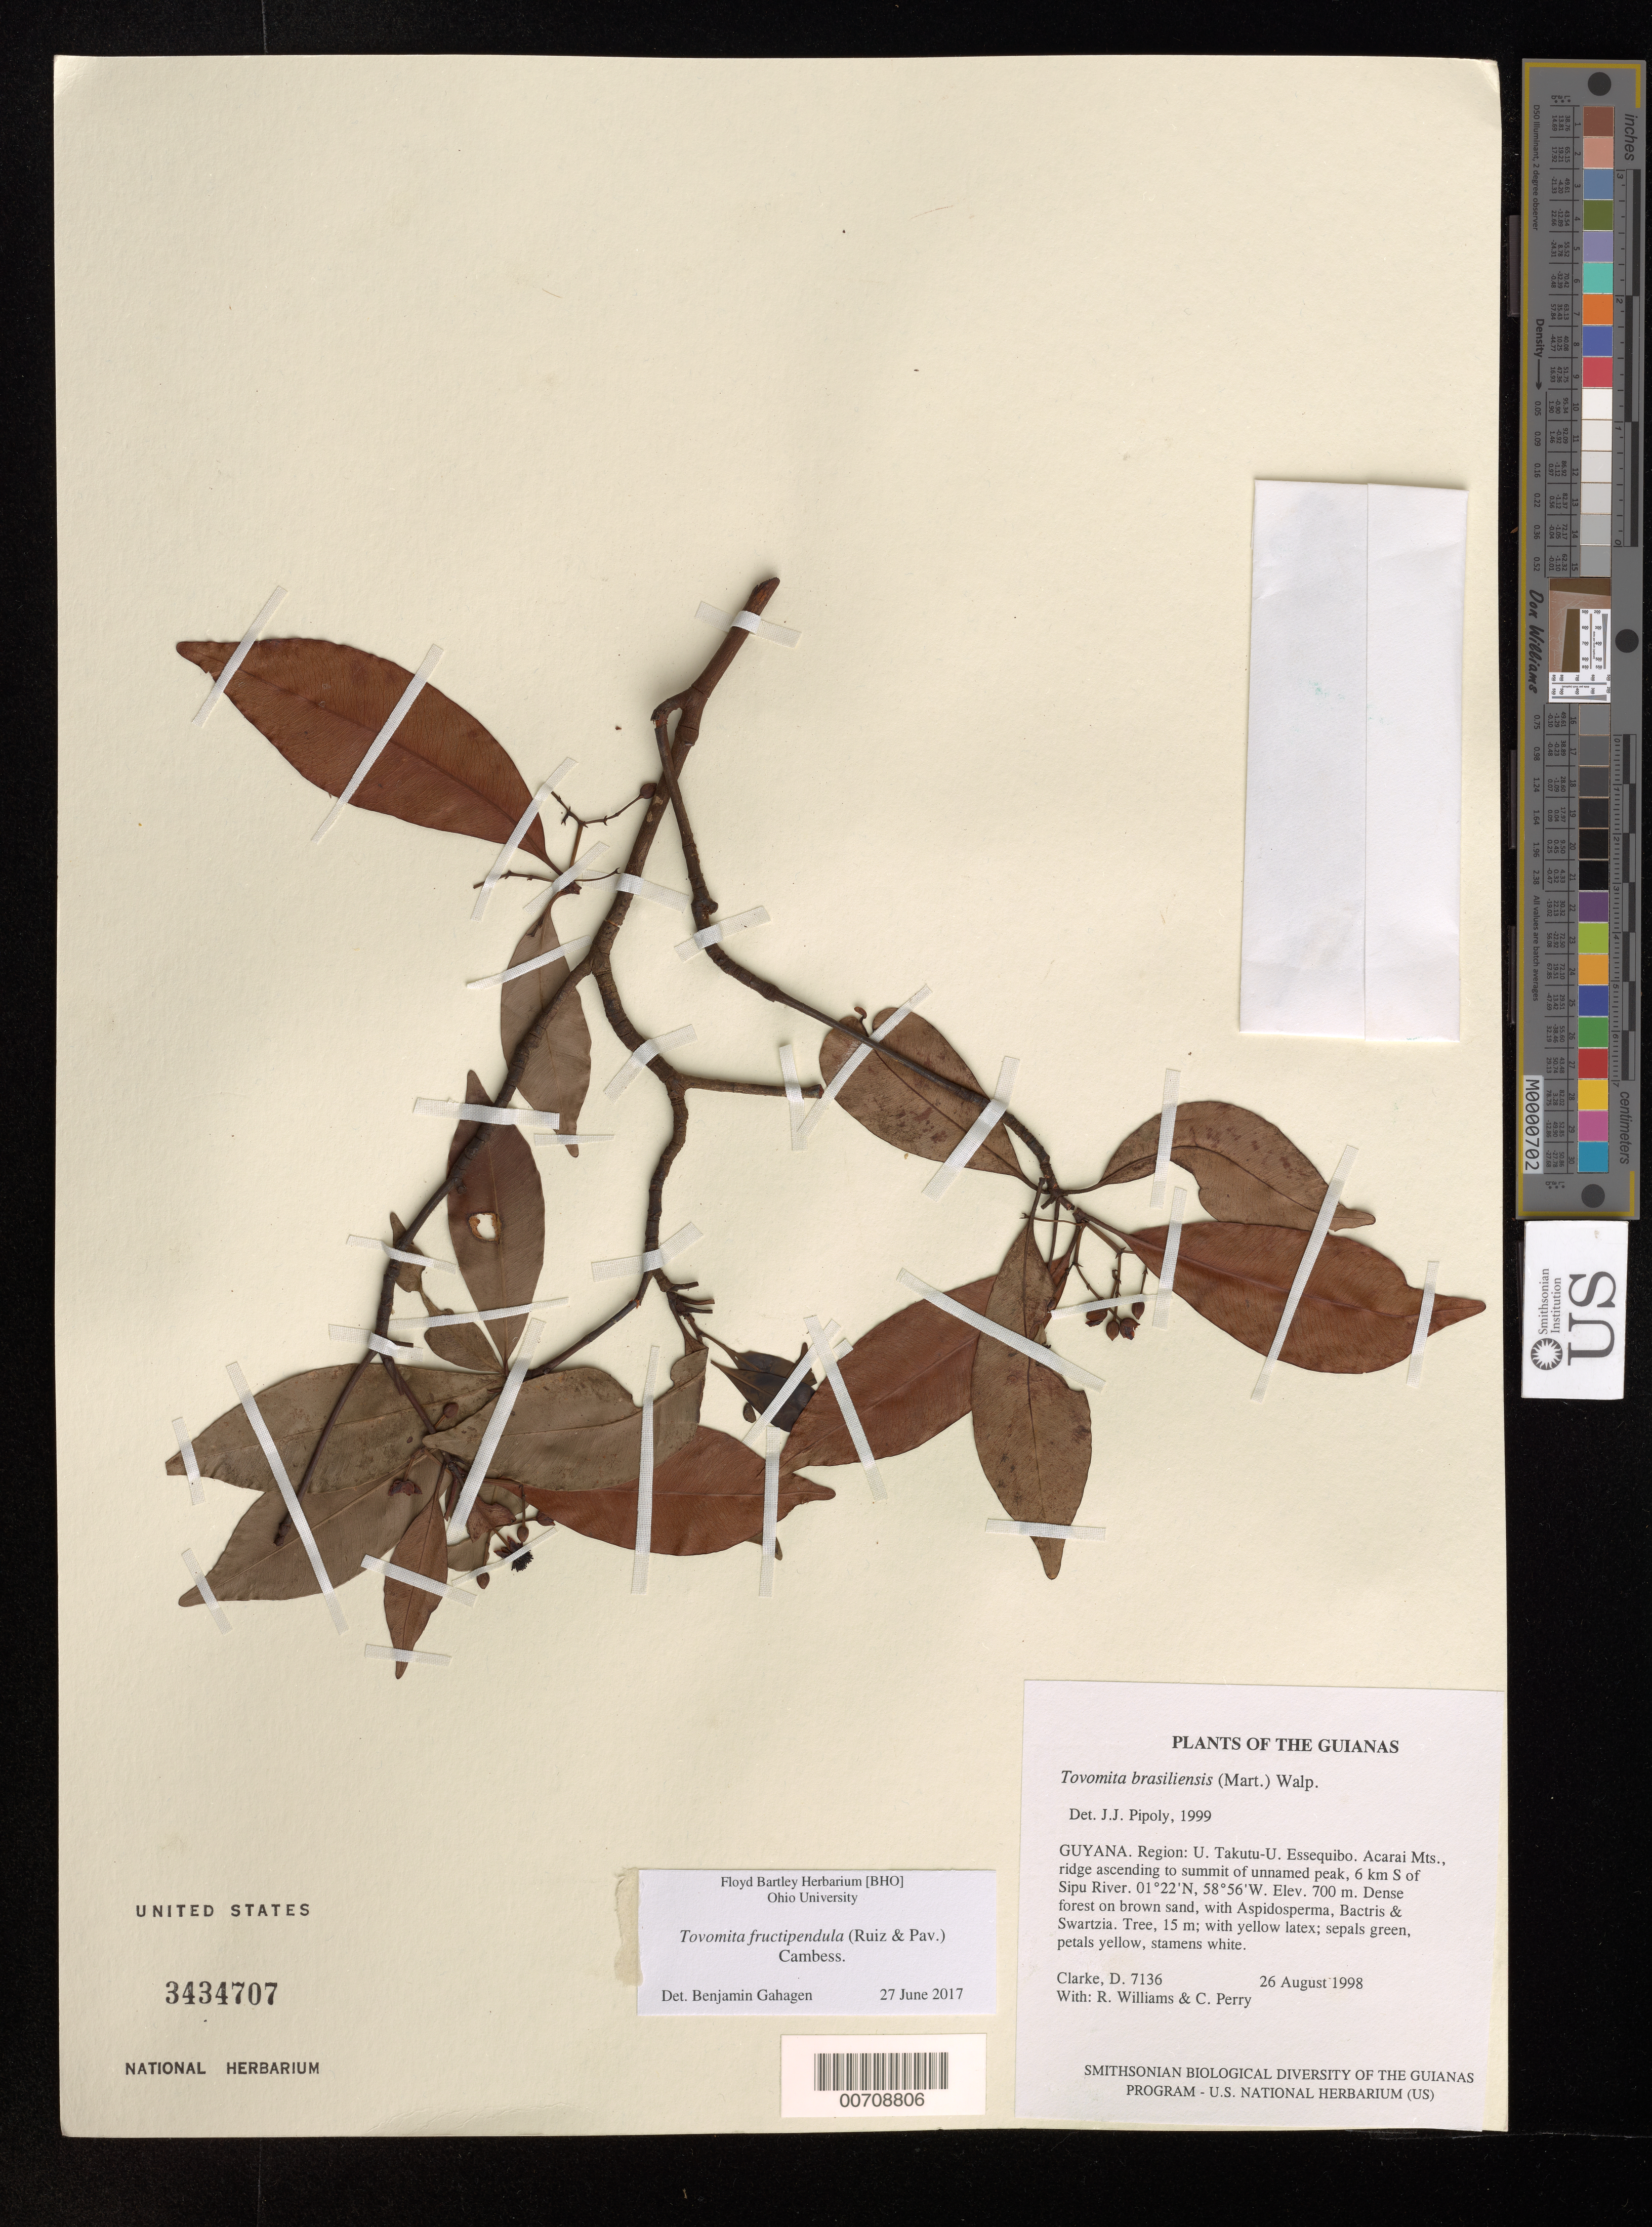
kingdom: Plantae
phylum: Tracheophyta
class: Magnoliopsida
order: Malpighiales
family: Clusiaceae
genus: Tovomita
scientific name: Tovomita fructipendula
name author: (Ruiz & Pav.) Cambess.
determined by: Gahagen, Benjamin, (BHO), Ohio University (UNITED STATES)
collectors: H. D. Clarke, R. Williams & C. Perry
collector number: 7136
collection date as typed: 26 August 1998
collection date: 1998-08-26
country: Guyana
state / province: U. Takutu-U. Essequibo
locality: Acarai Mts., ridge ascending to summit of unnamed peak, 6 km S of Sipu River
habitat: Dense forest on brown sand, with Aspidosperma, Bactris & Swartzia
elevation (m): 700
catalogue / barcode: US 3434707